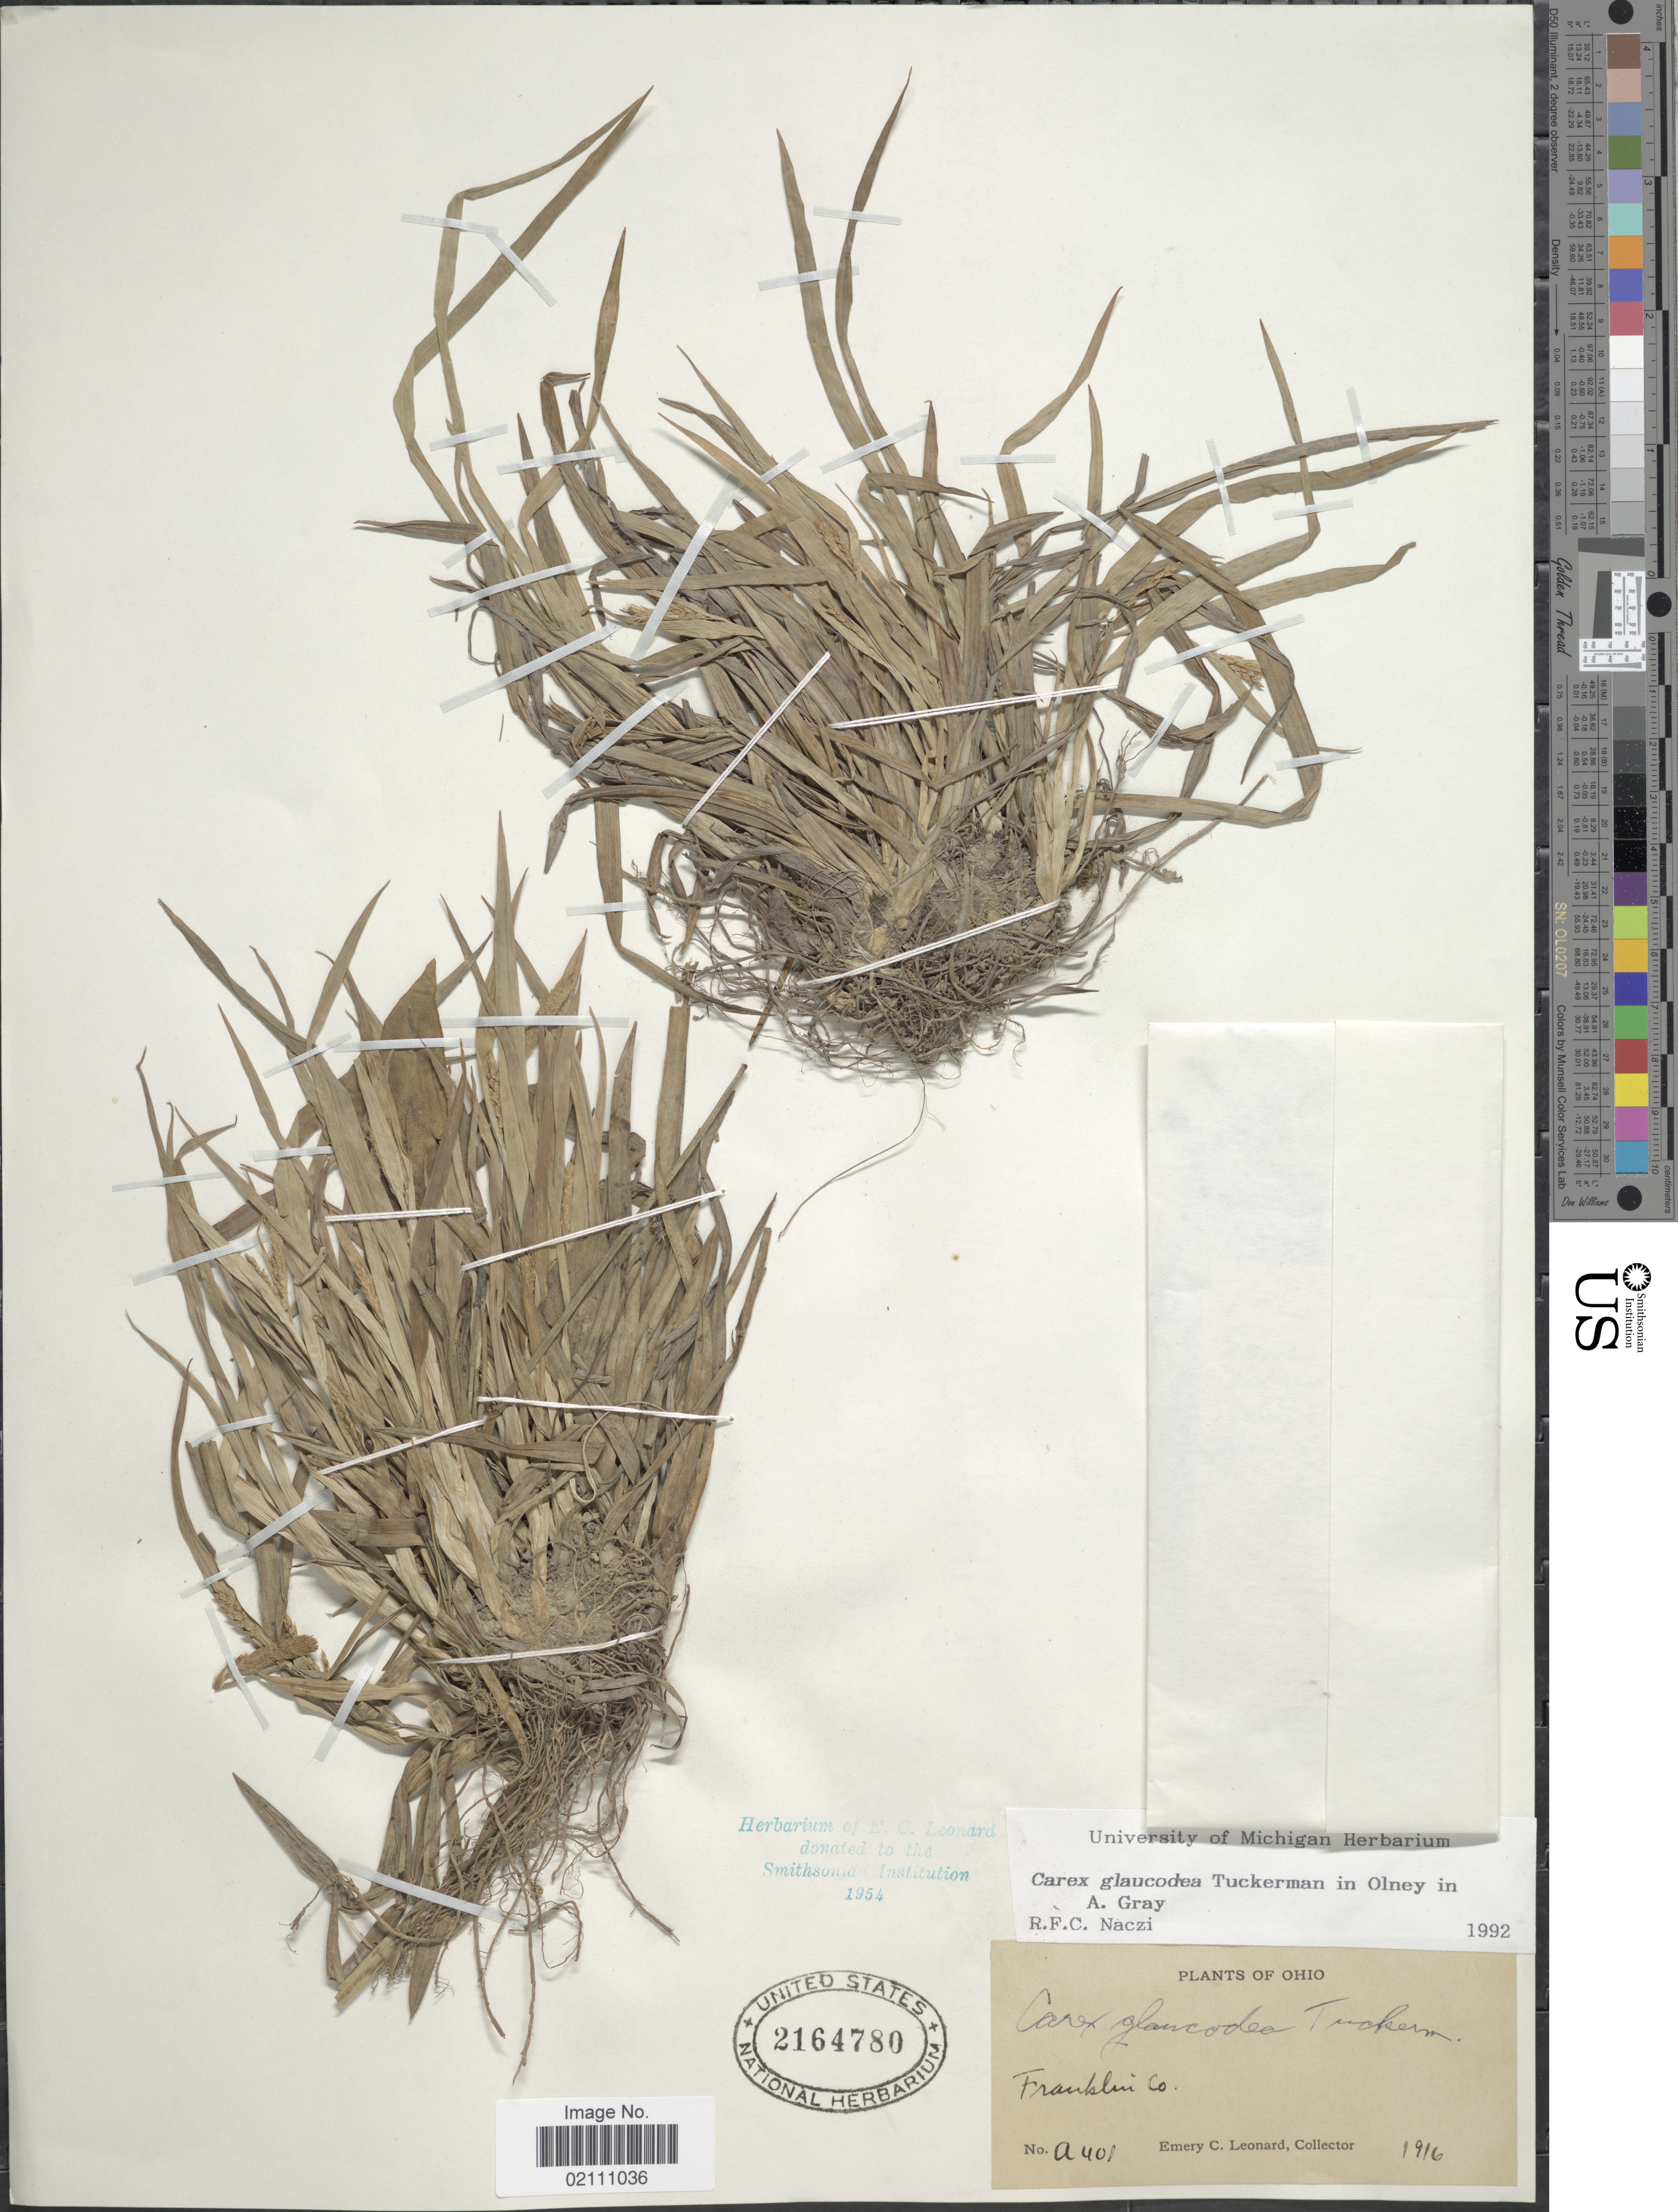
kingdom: Plantae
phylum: Tracheophyta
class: Liliopsida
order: Poales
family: Cyperaceae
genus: Carex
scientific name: Carex glaucodea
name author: Tuck. ex Olney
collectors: E. C. Leonard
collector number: A401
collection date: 1916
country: United States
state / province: Ohio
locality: Franklin Co.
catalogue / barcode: US 2164780